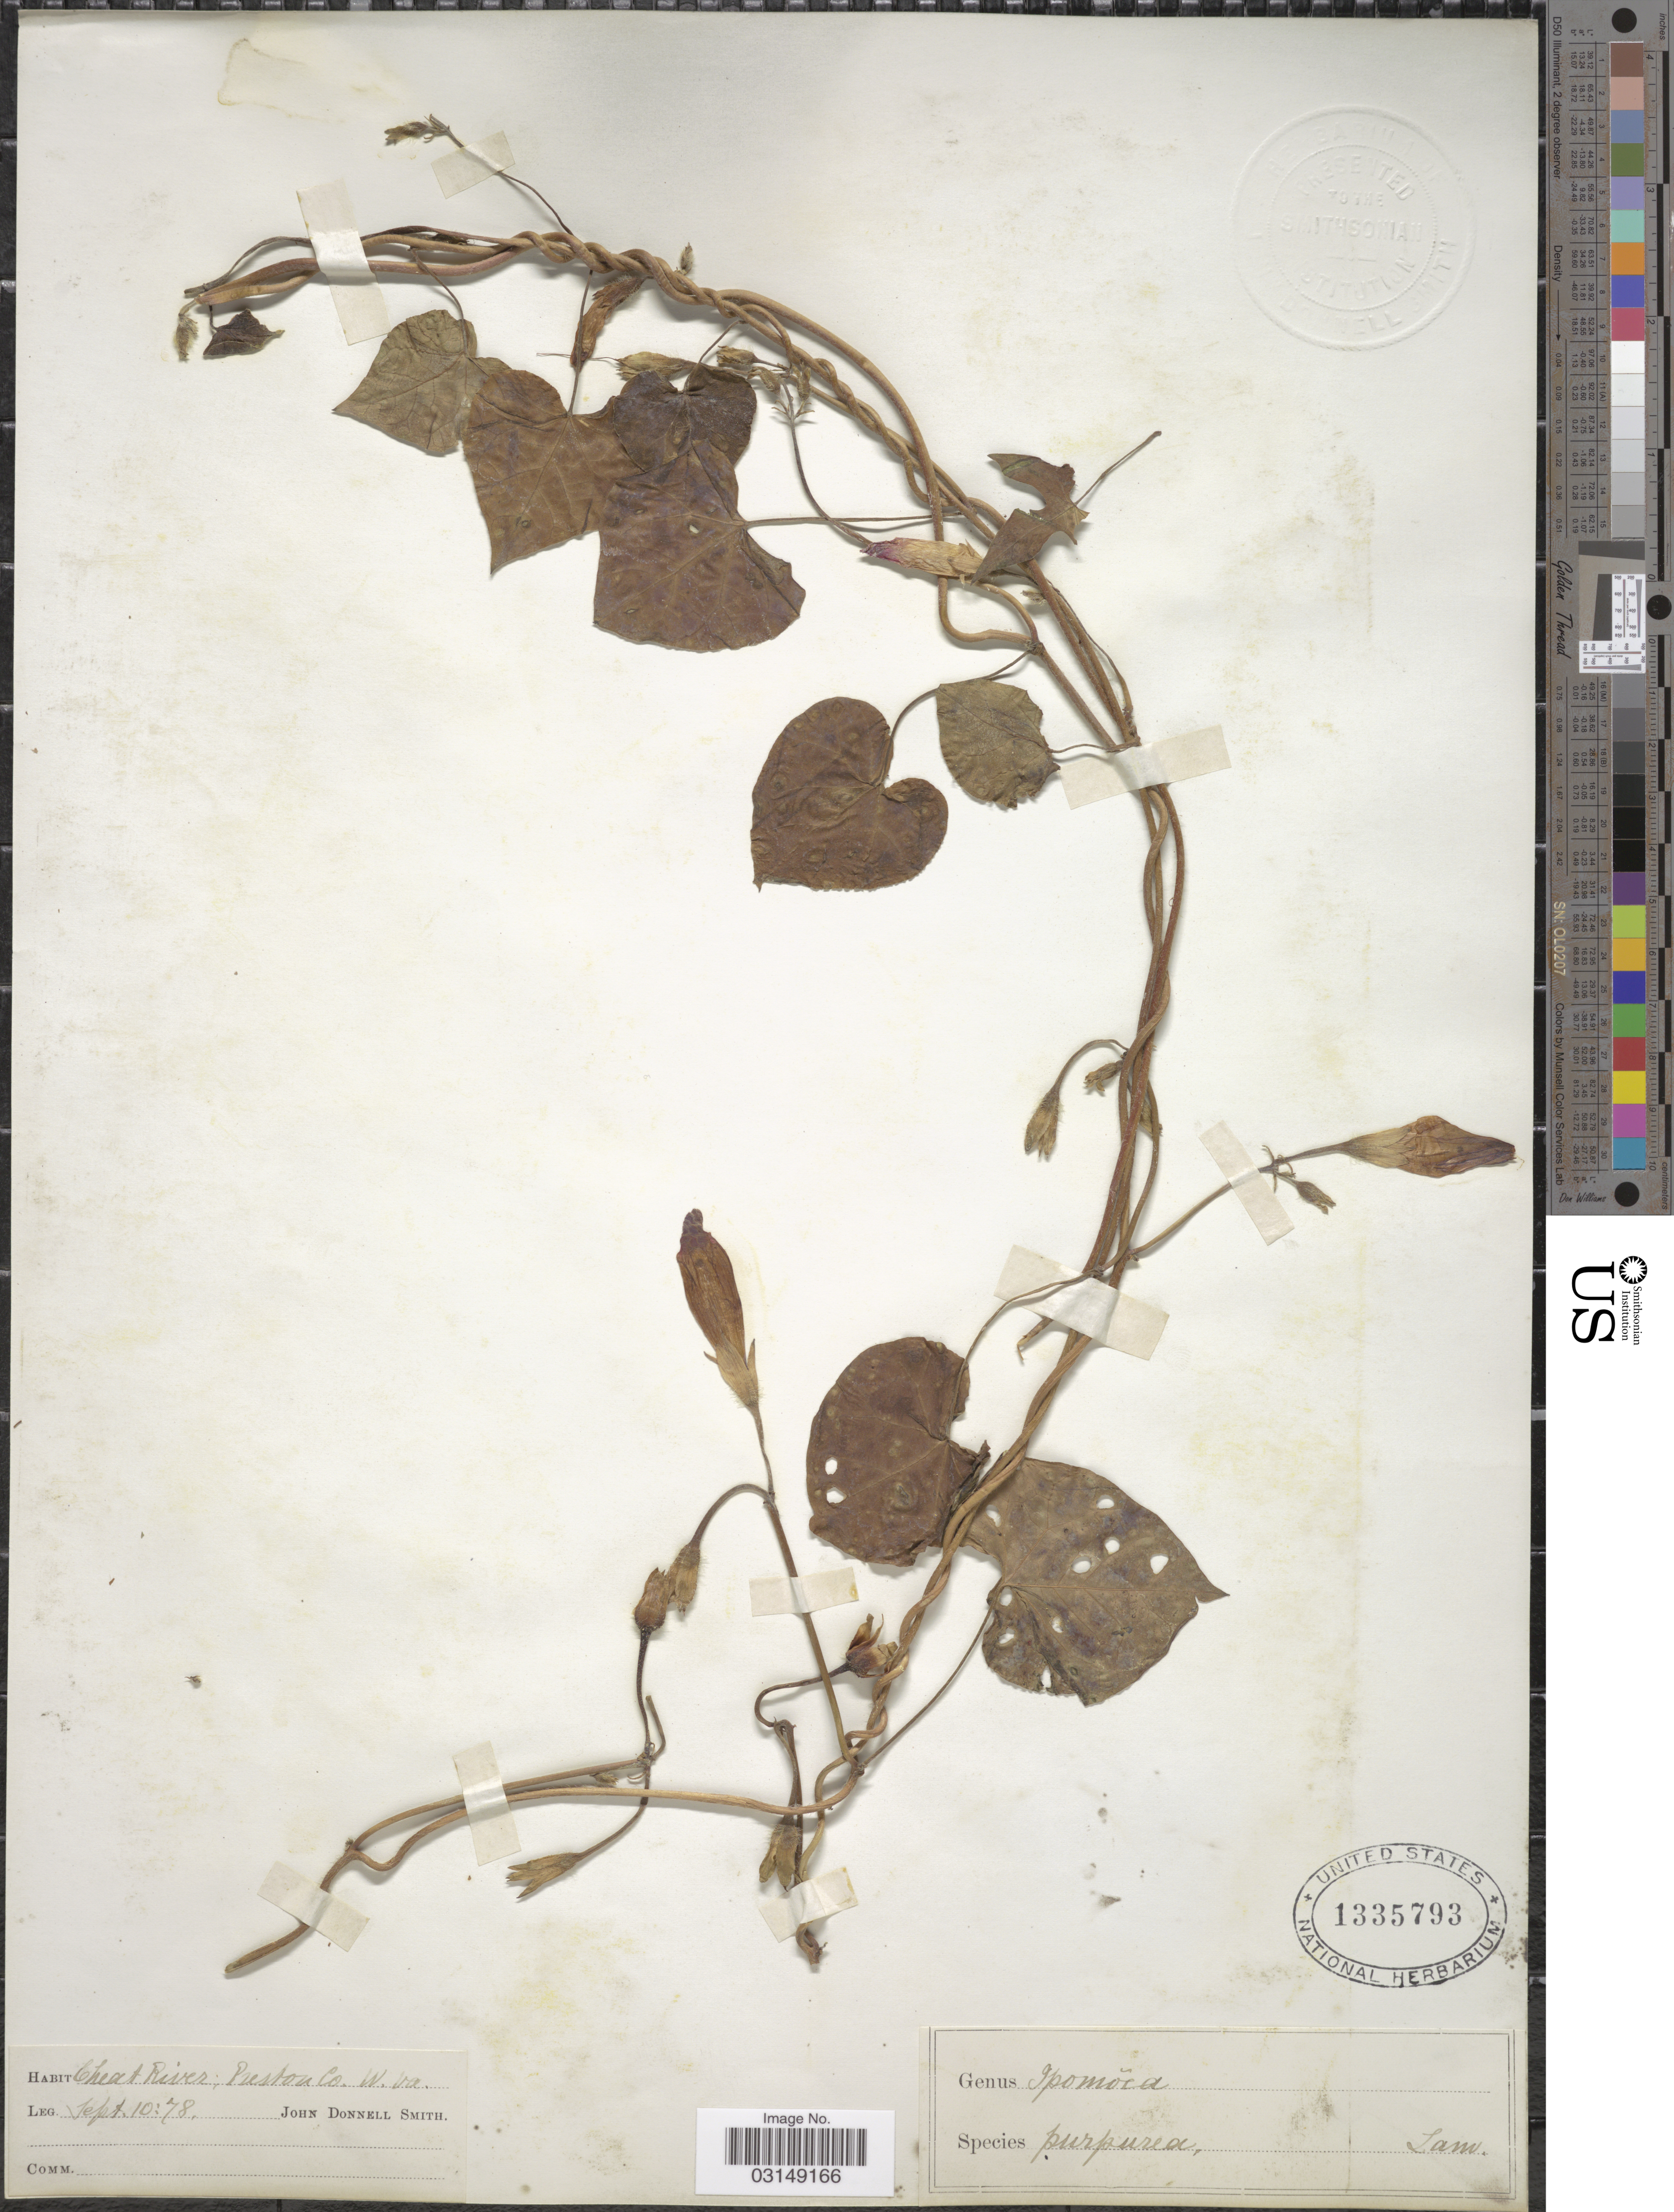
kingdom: Plantae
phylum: Tracheophyta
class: Magnoliopsida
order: Solanales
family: Convolvulaceae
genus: Ipomoea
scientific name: Ipomoea purpurea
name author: (L.) Roth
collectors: J. Donnell Smith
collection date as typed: Transcribed d/m/y: 10/9/78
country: United States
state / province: West Virginia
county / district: Preston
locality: Cheat River; Preston Co. W. Va.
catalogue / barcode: US 1335793